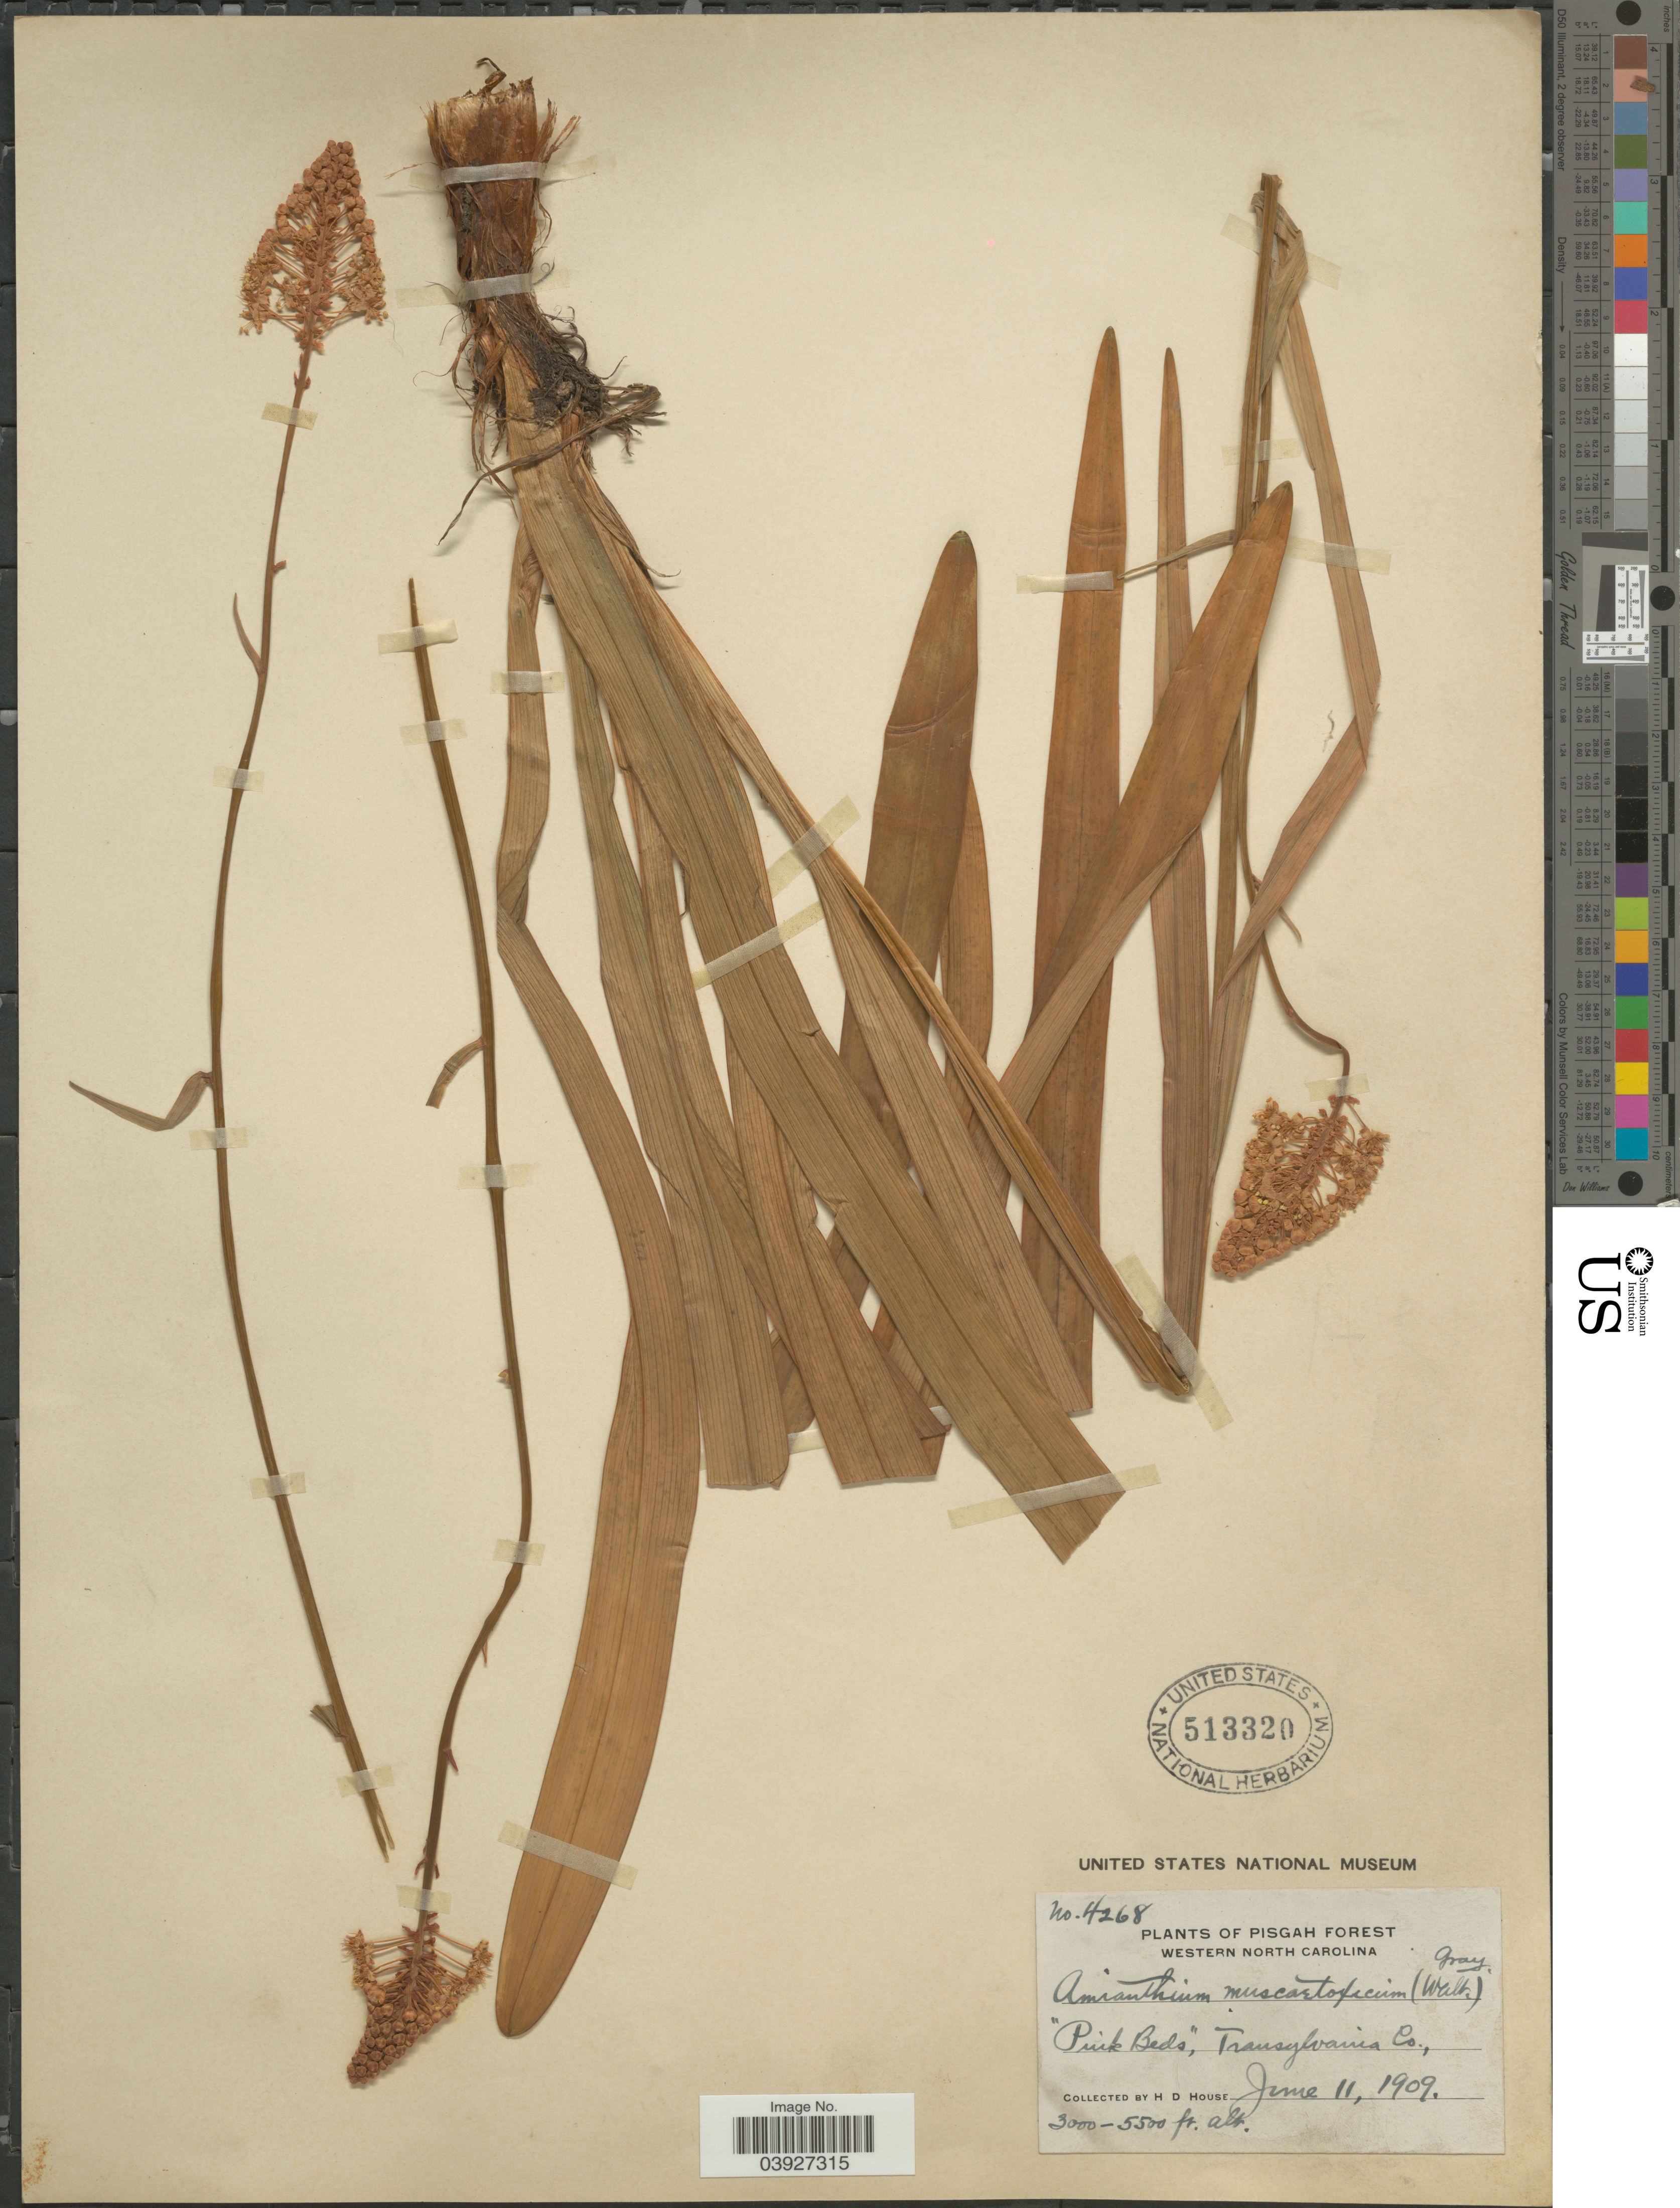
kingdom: Plantae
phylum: Tracheophyta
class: Liliopsida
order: Liliales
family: Melanthiaceae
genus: Amianthium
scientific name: Amianthium muscitoxicum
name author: (Walter) A. Gray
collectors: H. D. House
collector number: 4268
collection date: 1909-06-11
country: United States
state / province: North Carolina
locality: Pisgah Forest. Western North Carolina. Transylvania Co.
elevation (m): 914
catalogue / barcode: US 513320